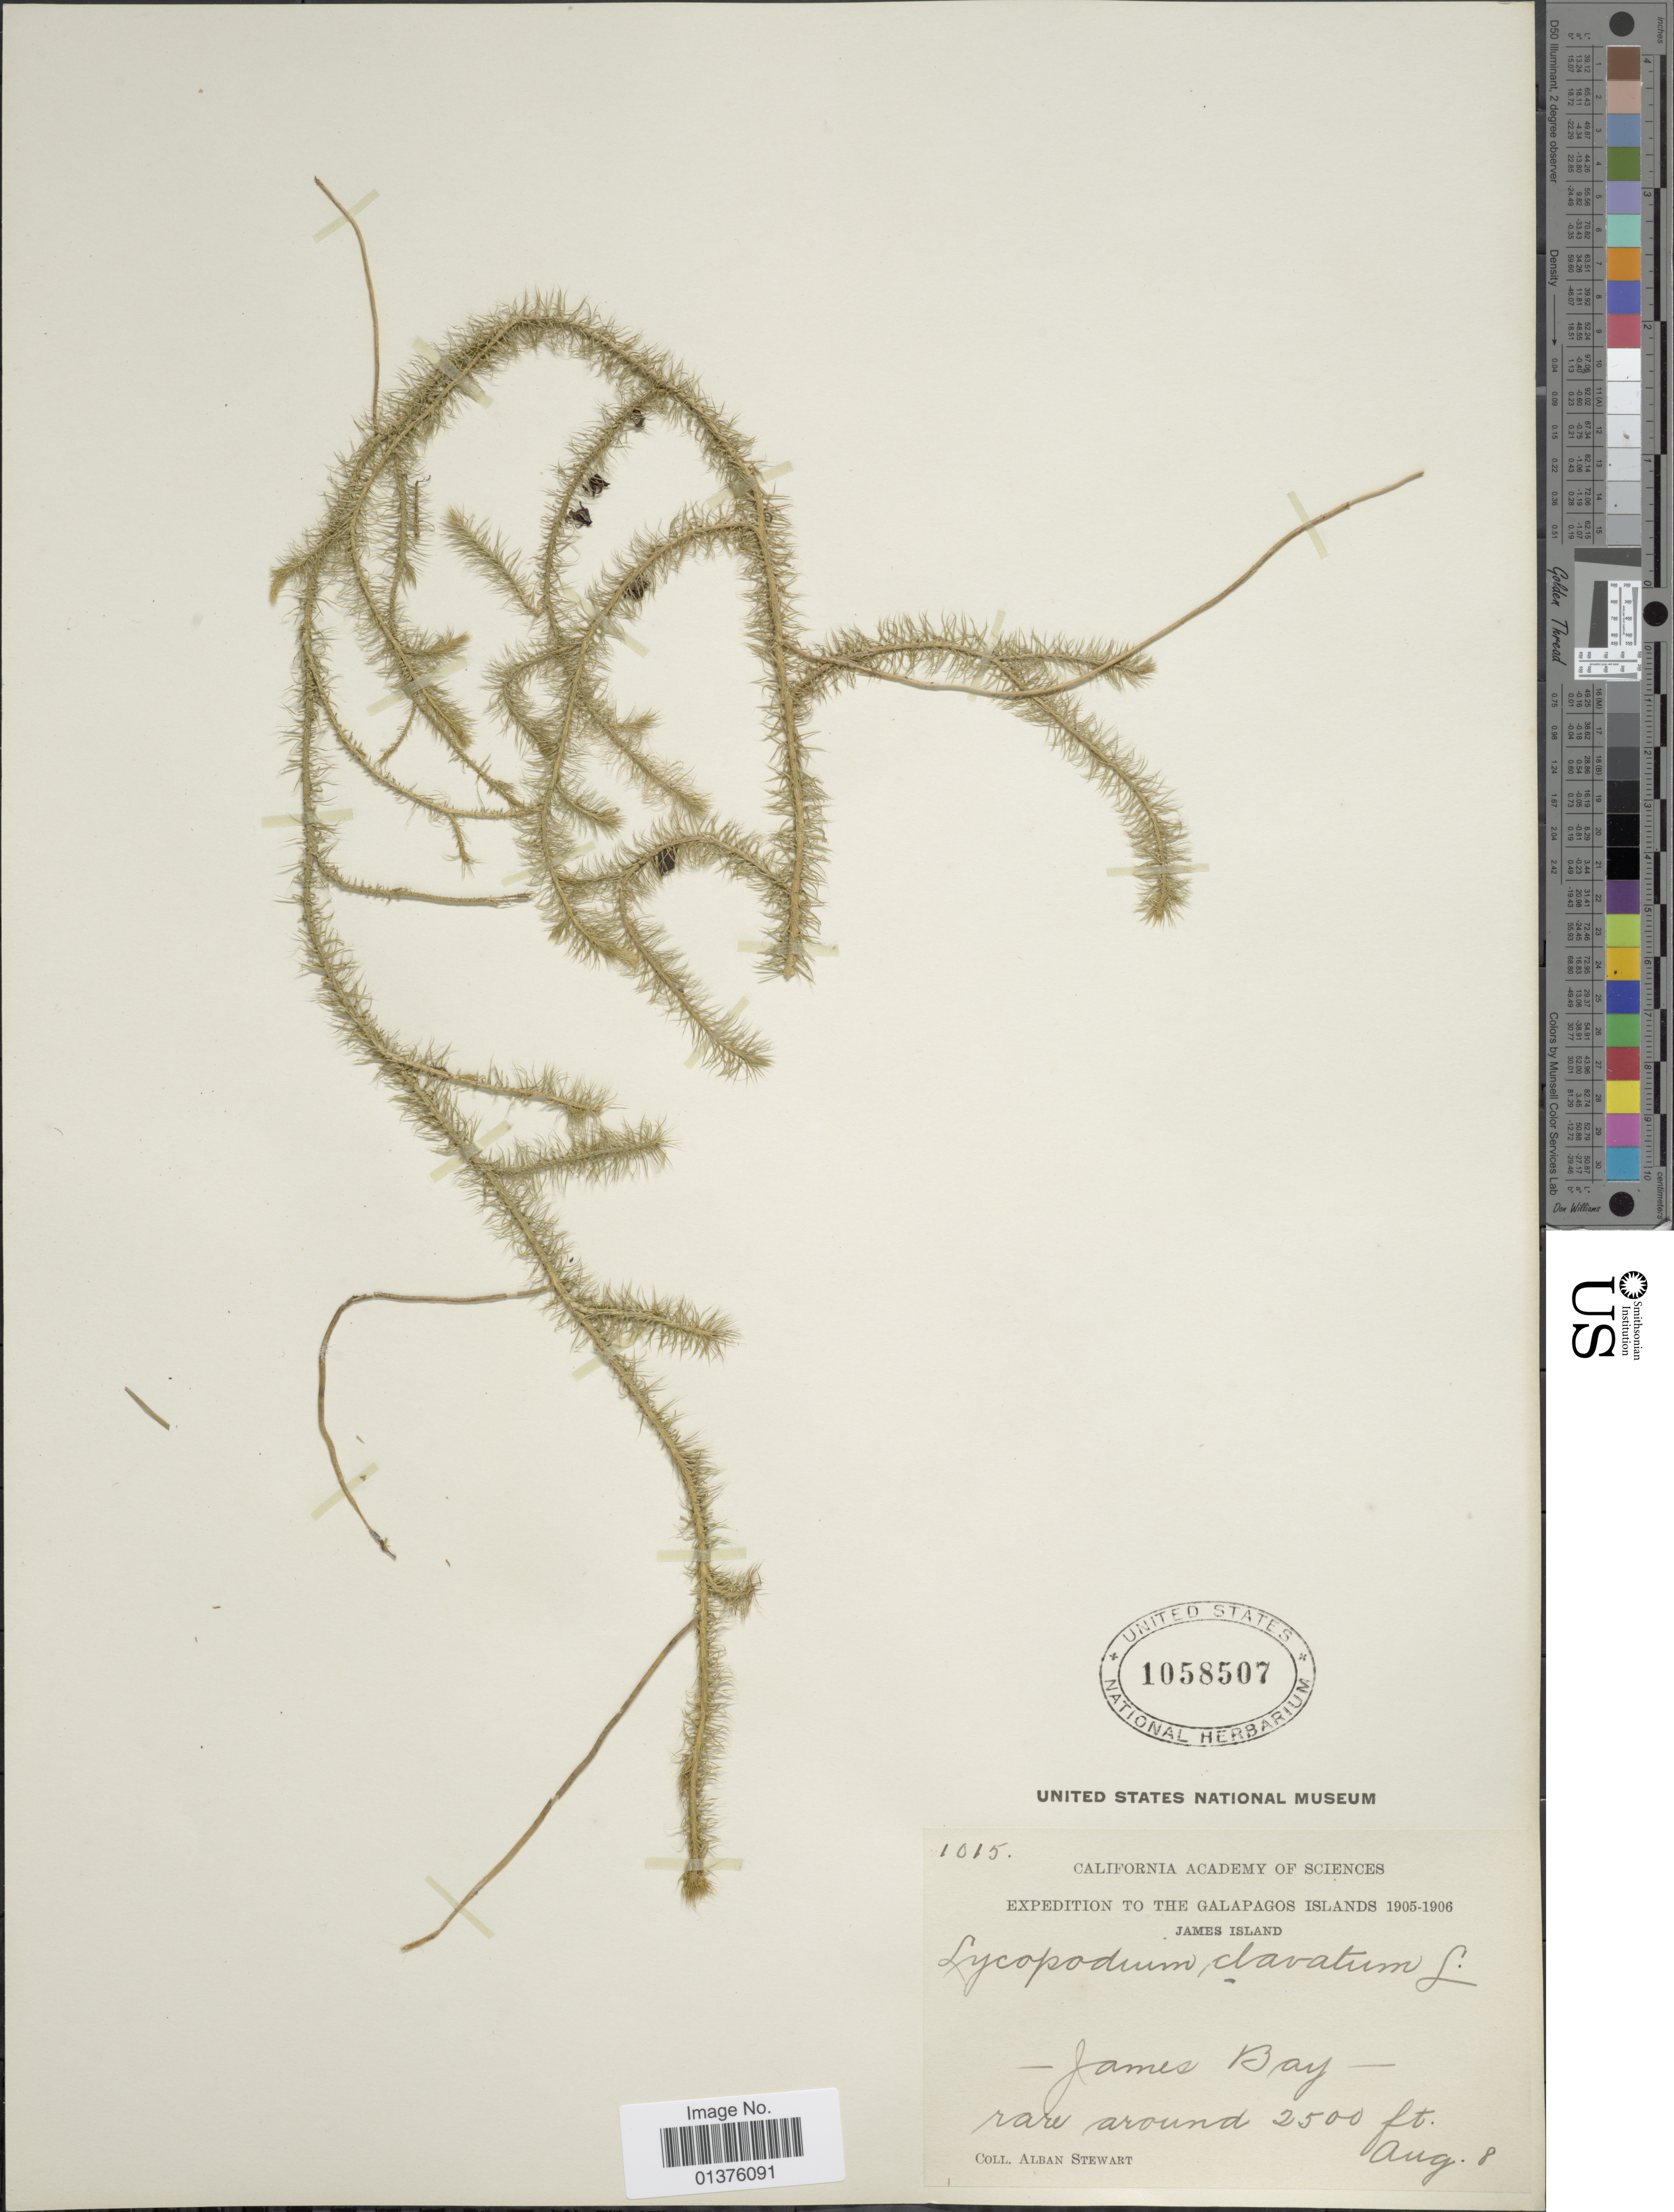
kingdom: Plantae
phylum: Tracheophyta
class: Lycopodiopsida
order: Lycopodiales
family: Lycopodiaceae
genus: Lycopodium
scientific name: Lycopodium clavatum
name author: L.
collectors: A. Stewart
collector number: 1015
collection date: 1905-08-08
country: Ecuador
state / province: Colón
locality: James Island, James Bay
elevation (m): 762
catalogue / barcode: US 1058507